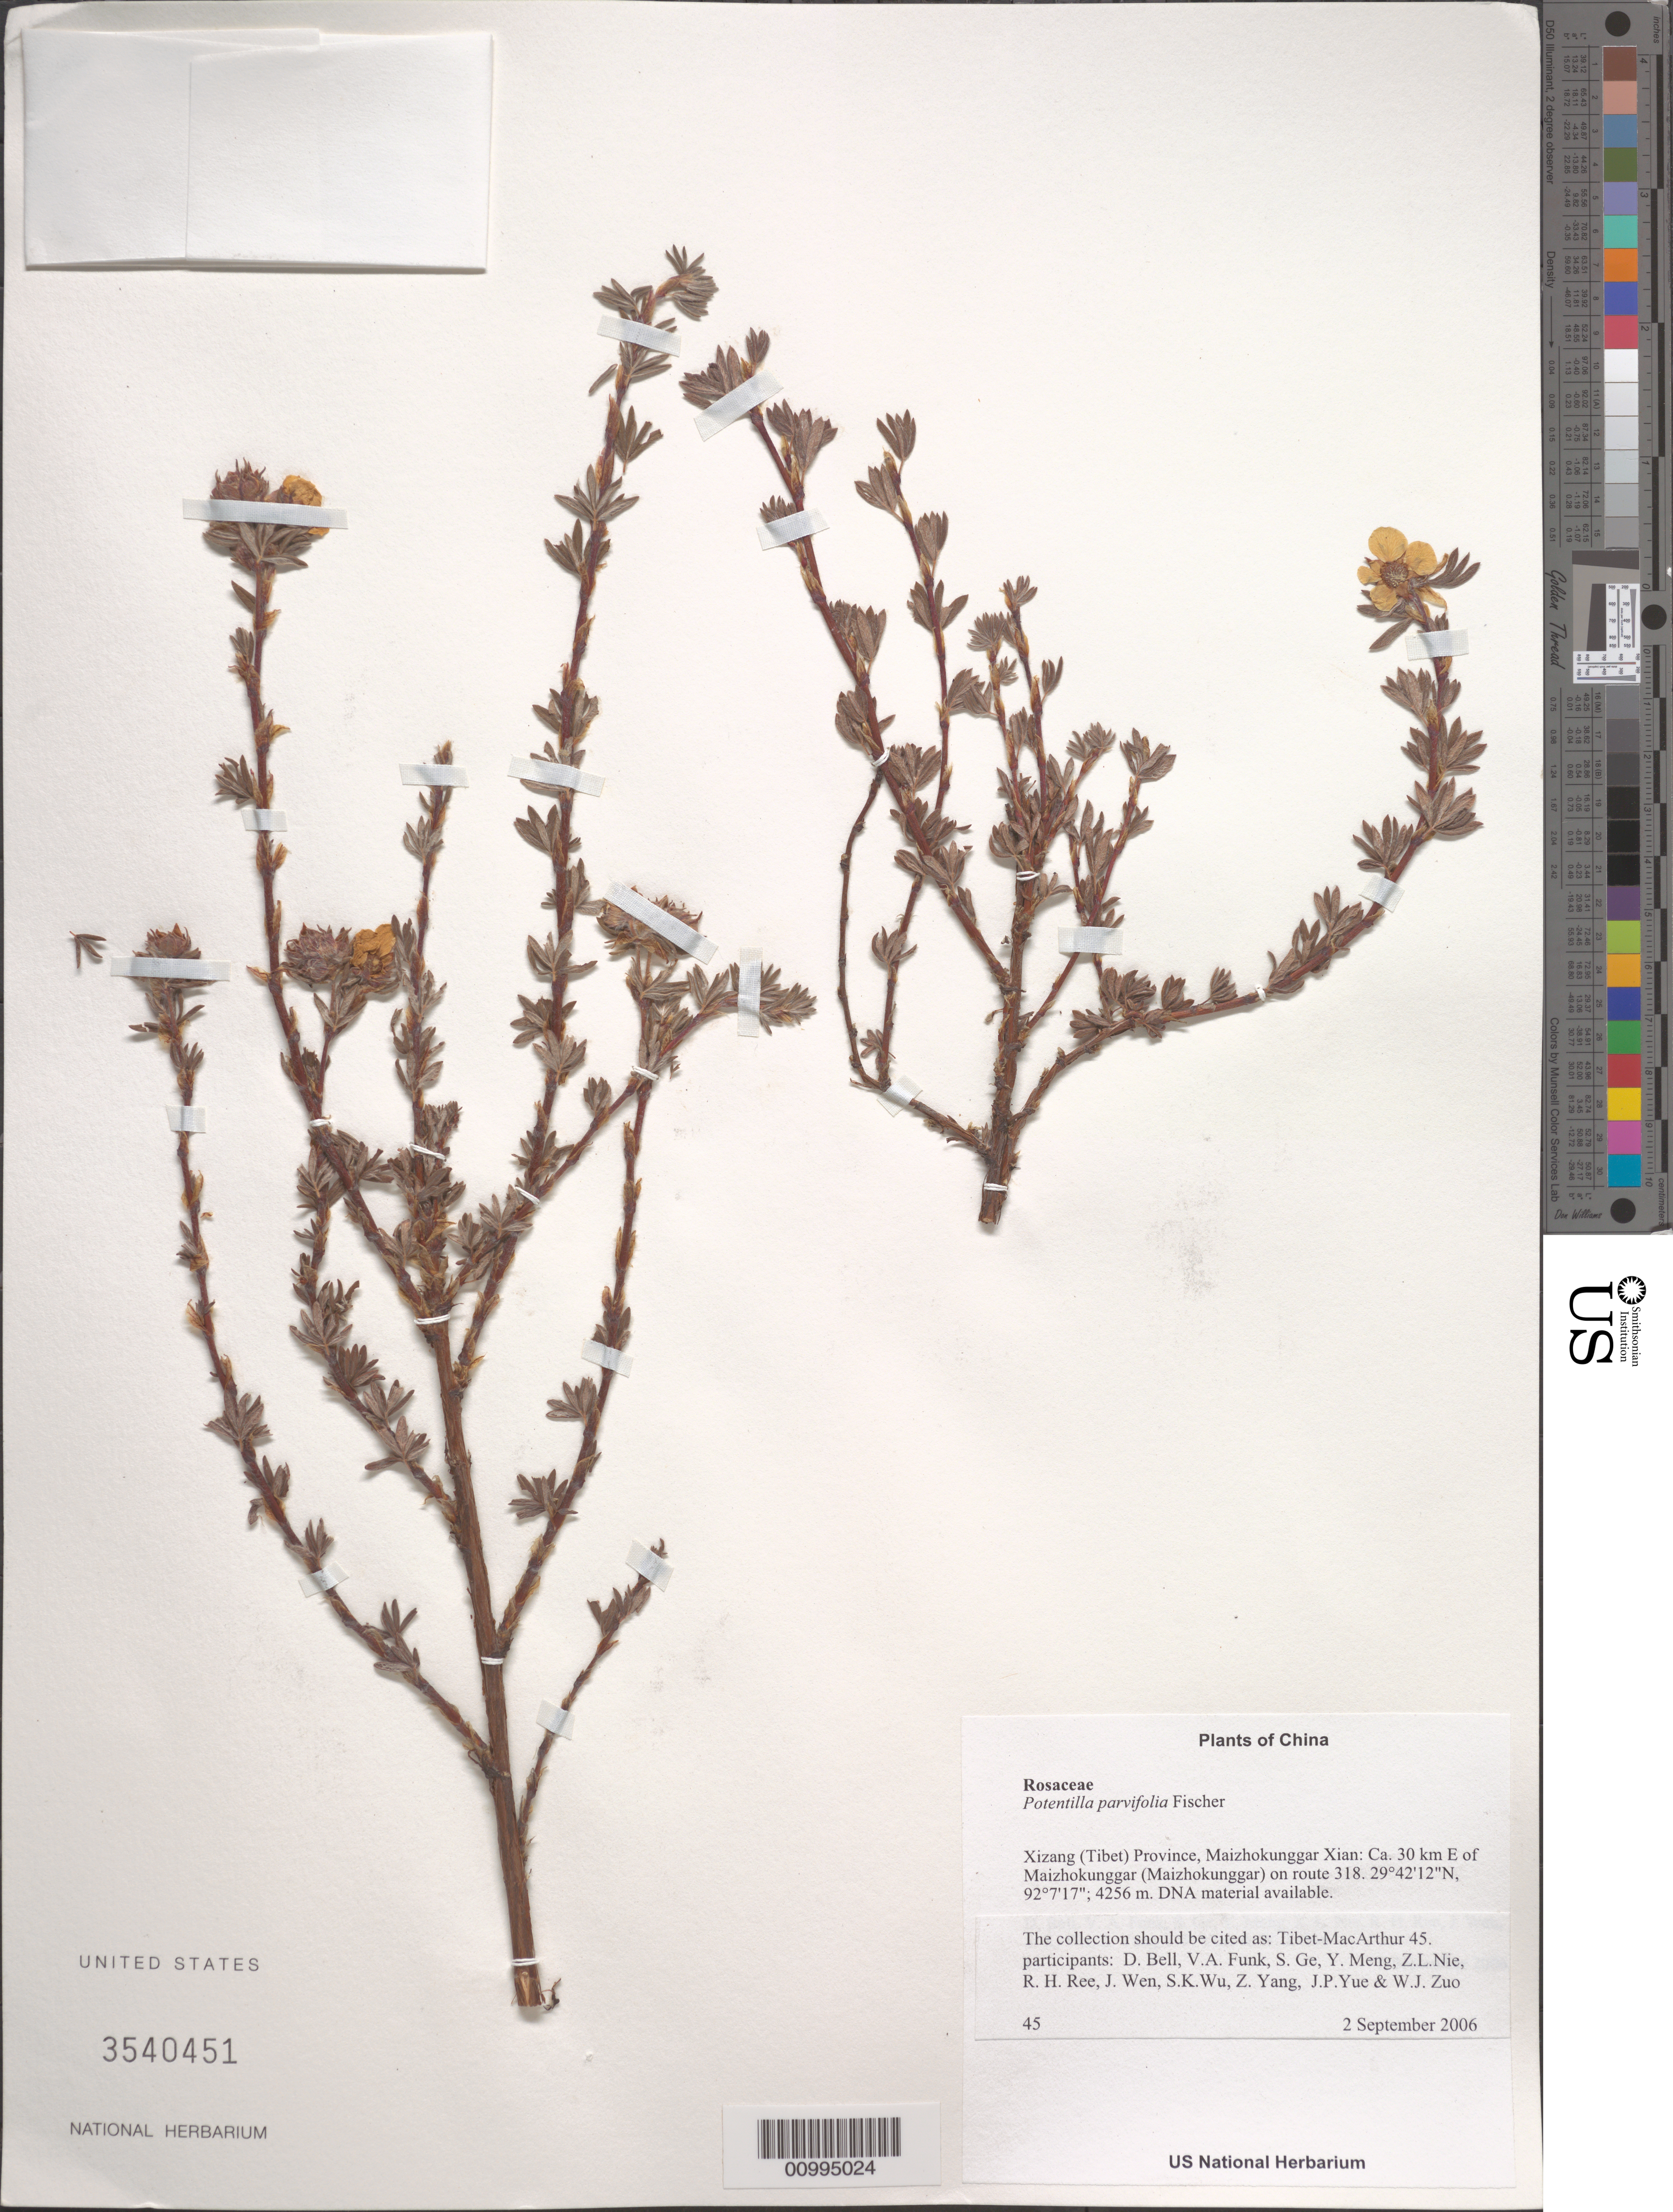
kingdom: Plantae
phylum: Tracheophyta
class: Magnoliopsida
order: Rosales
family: Rosaceae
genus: Dasiphora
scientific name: Dasiphora parvifolia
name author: (Fisch. ex Lehm.) Juz.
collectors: Tibet-MacArthur, D. A. Bell, V. Funk, S. Ge, Y. Meng, Z. Nie, R. Ree, J. Wen, S. K. Wu, Z. Yang, J. Yue & W. Zuo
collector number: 45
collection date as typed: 02 Sep 2006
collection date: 2006-09-02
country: China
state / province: Xizang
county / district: Maizhokunggar Xian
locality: Ca. 30 km E of Maizhokunggar on route 318.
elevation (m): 4256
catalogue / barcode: US 3540451